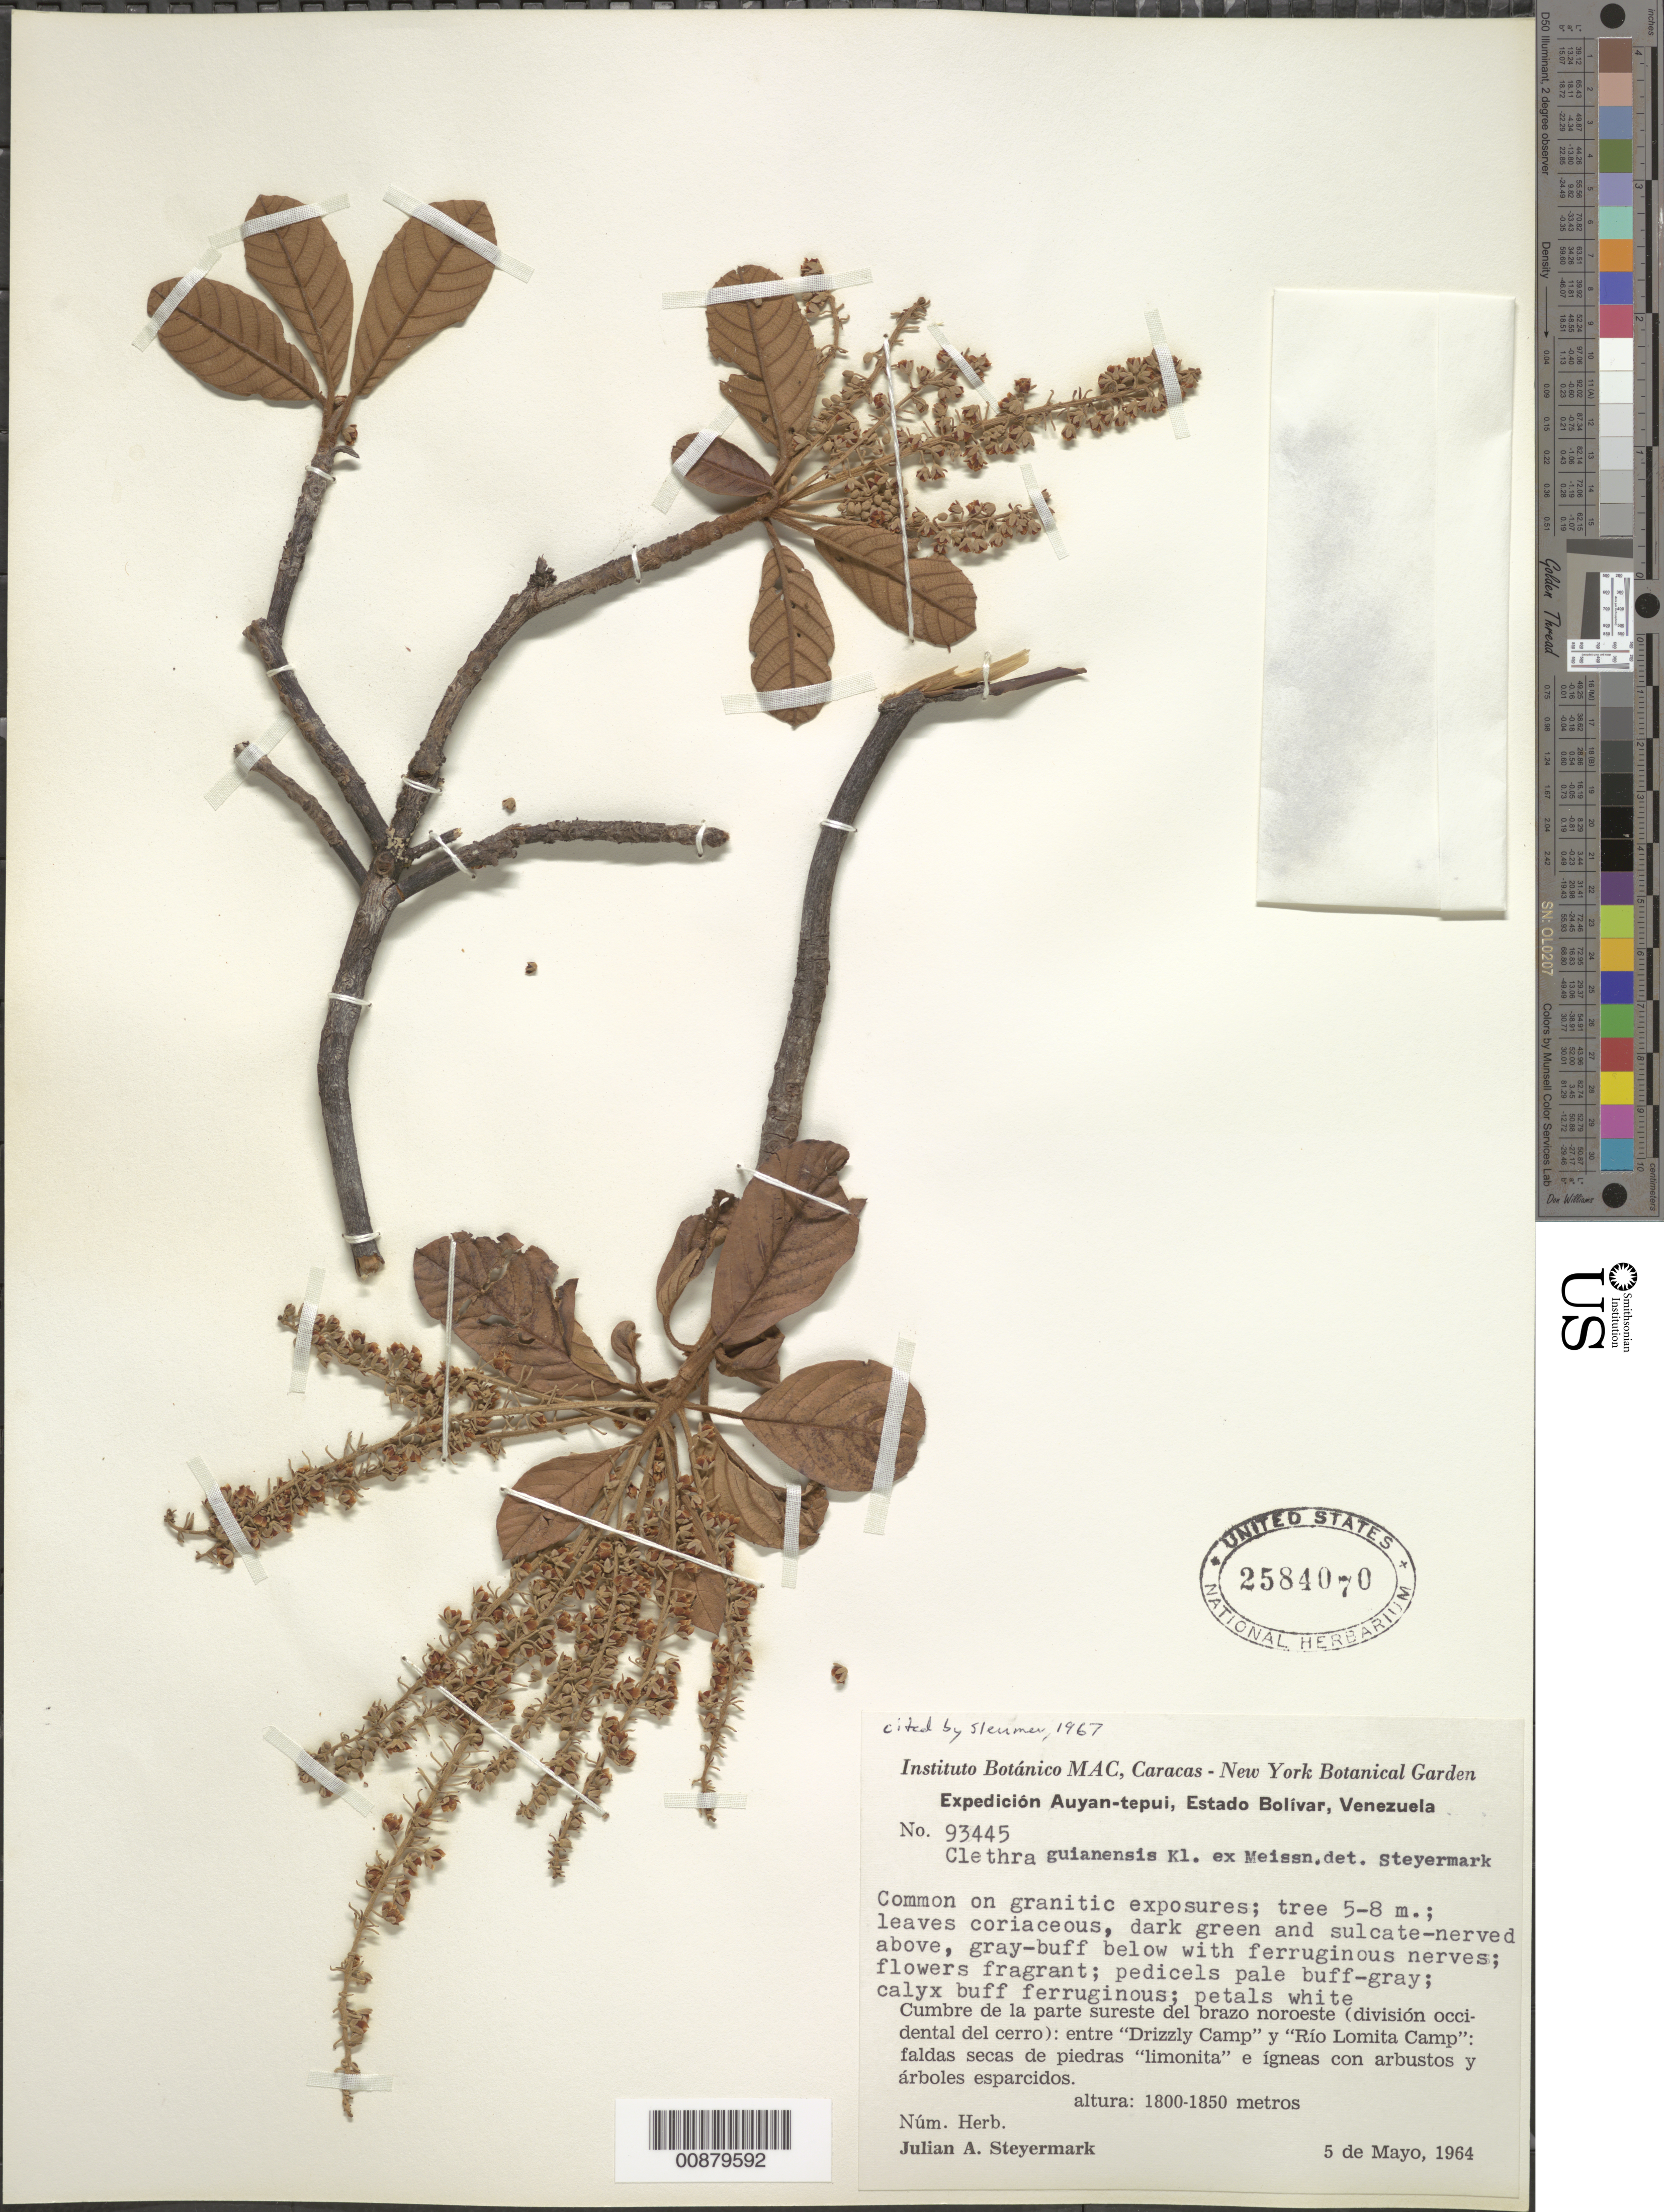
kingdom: Plantae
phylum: Tracheophyta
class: Magnoliopsida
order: Ericales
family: Clethraceae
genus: Clethra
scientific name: Clethra guyanensis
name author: Klotzsch ex Meisn.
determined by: Steyermark, Julian A., (VEN)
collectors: J. Steyermark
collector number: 93445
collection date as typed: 5-May-64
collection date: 1964-05-05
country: Venezuela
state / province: Bolívar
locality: Auyan-tepuí, cumbre de la parte SE, entre "Drizzly Camp" y "Río Lomita Camp"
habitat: Granitic exposures; faldas secas de piedras "limonita" e igneas con arbustos y arboles esparcidos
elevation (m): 1800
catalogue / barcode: US 2584070